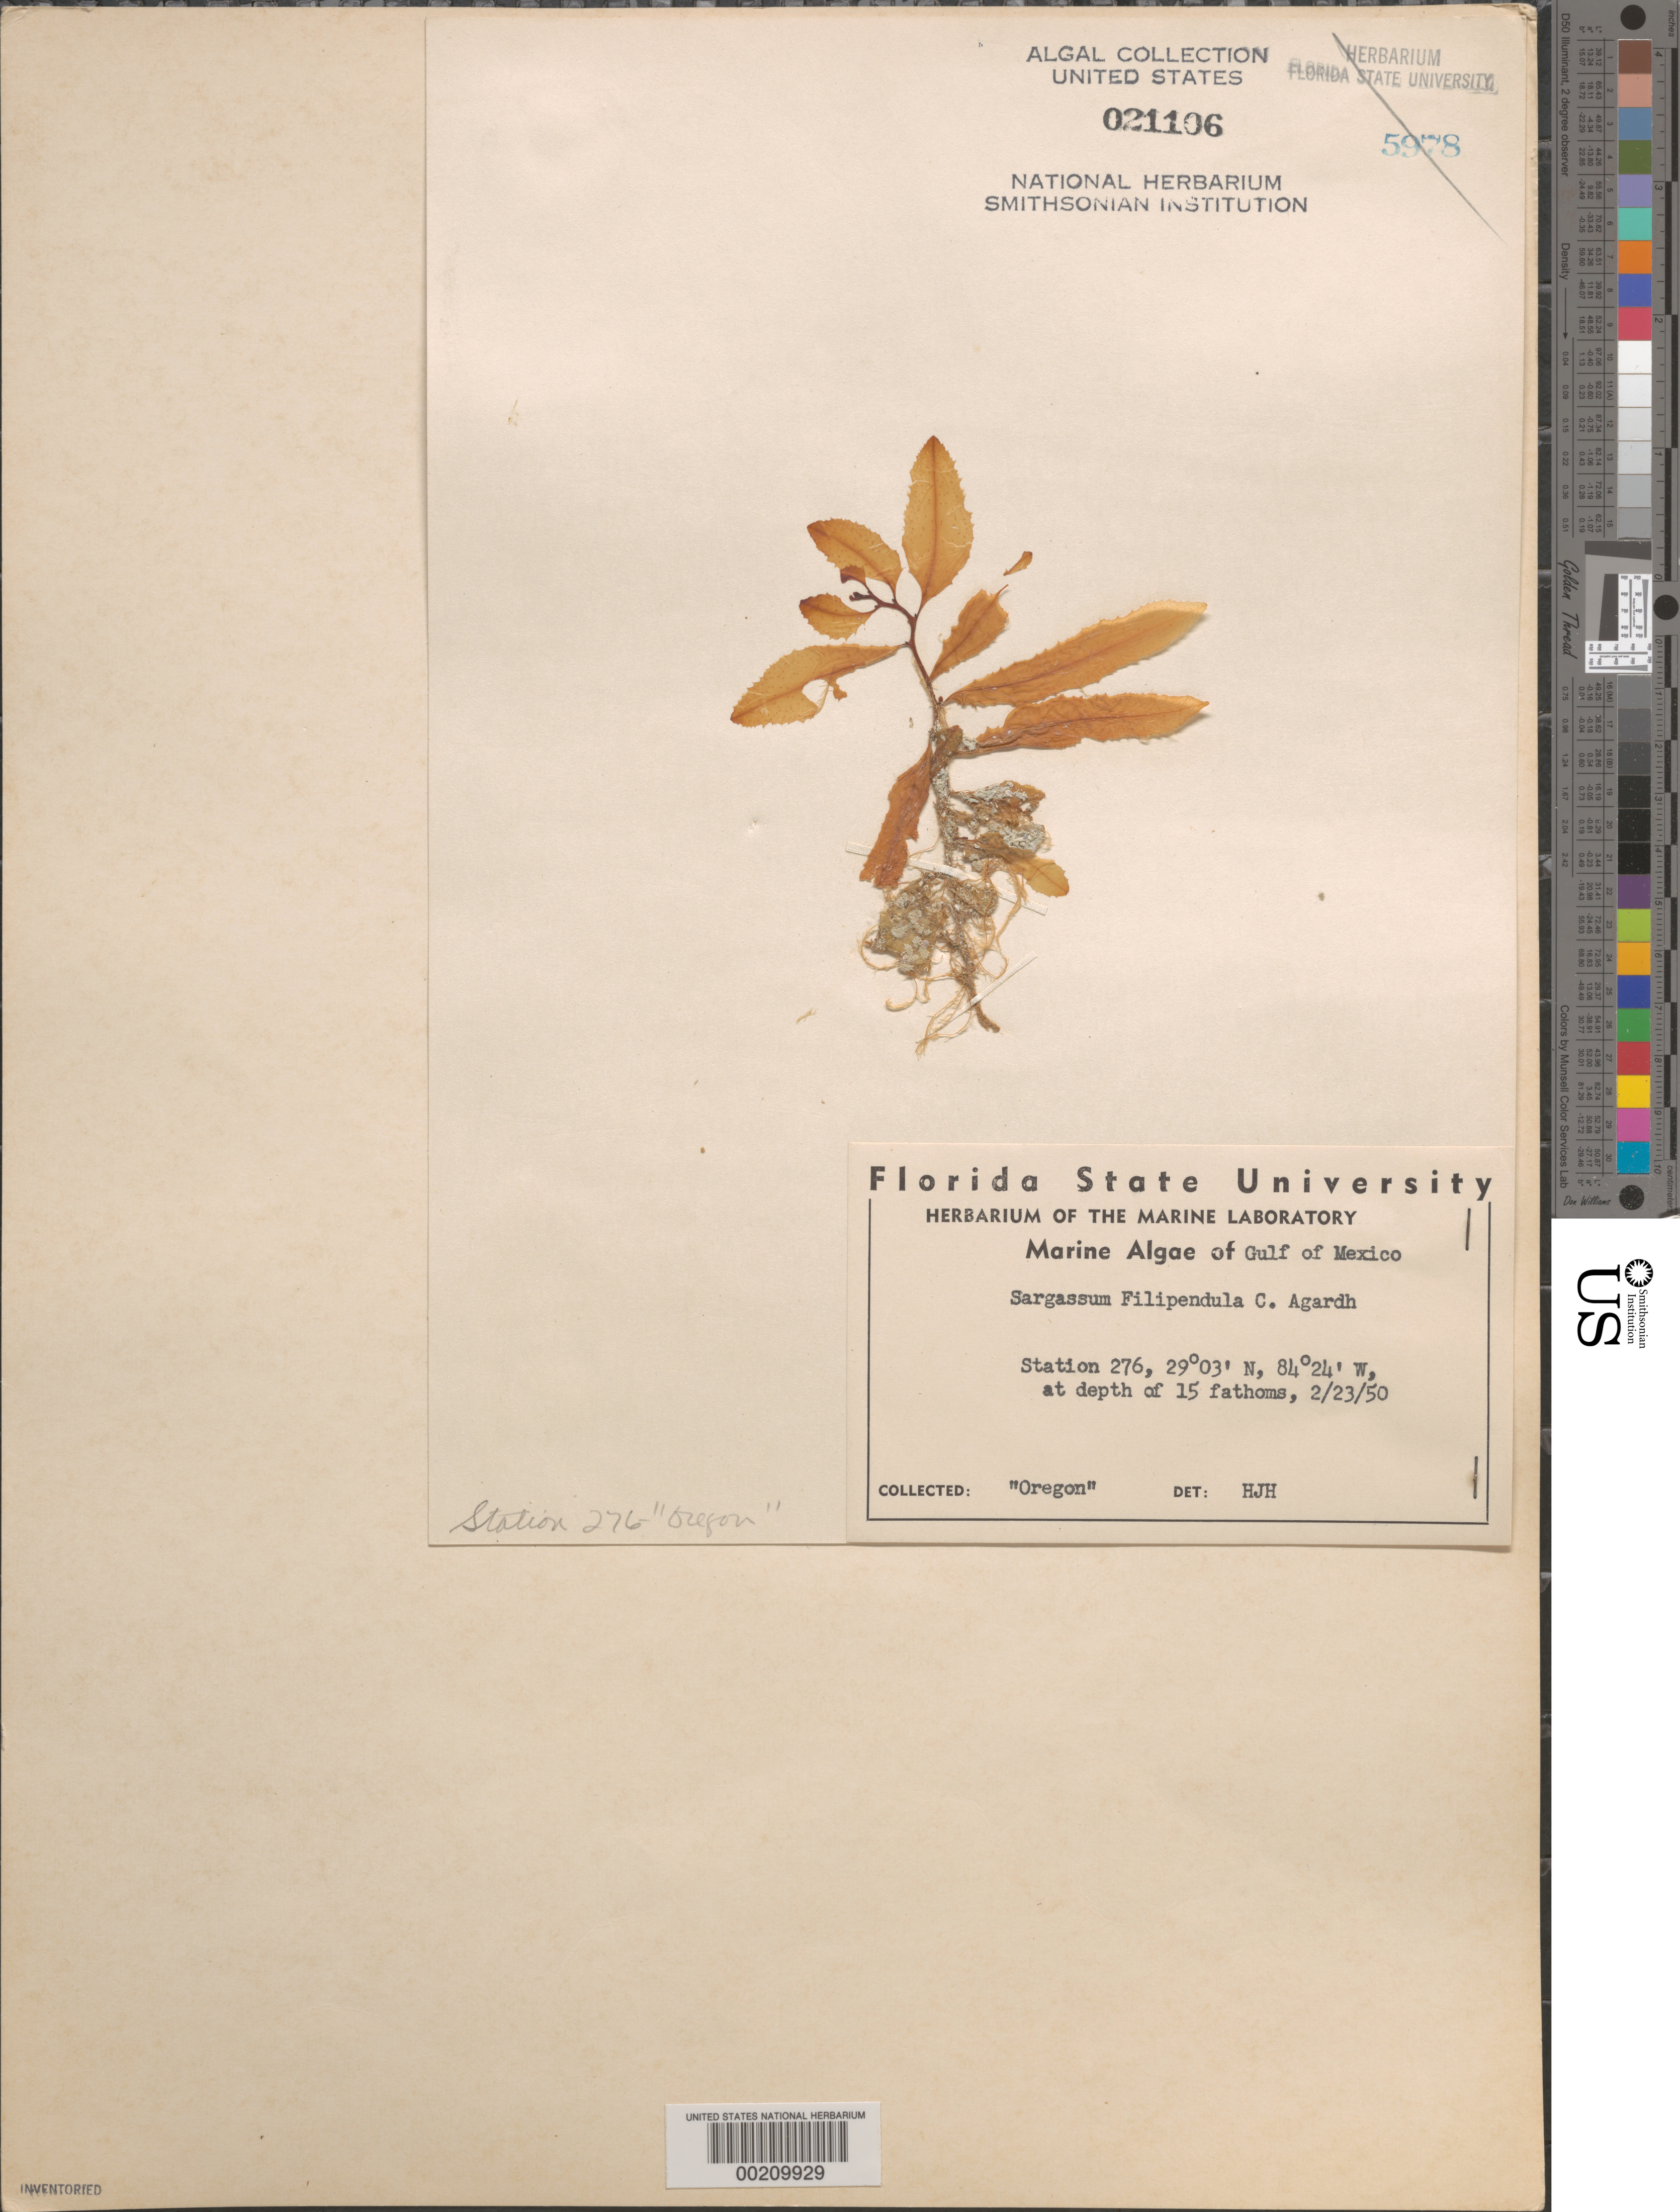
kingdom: Chromista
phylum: Ochrophyta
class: Phaeophyceae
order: Fucales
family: Sargassaceae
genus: Sargassum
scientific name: Sargassum filipendula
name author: C. Agardh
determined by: Humm, Harold J.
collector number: Station 276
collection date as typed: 23 Feb 1950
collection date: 1950-02-23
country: United States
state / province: Florida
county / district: Franklin County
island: St. George Island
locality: Gulf of Mexico near St. George Island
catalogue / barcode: US 21106